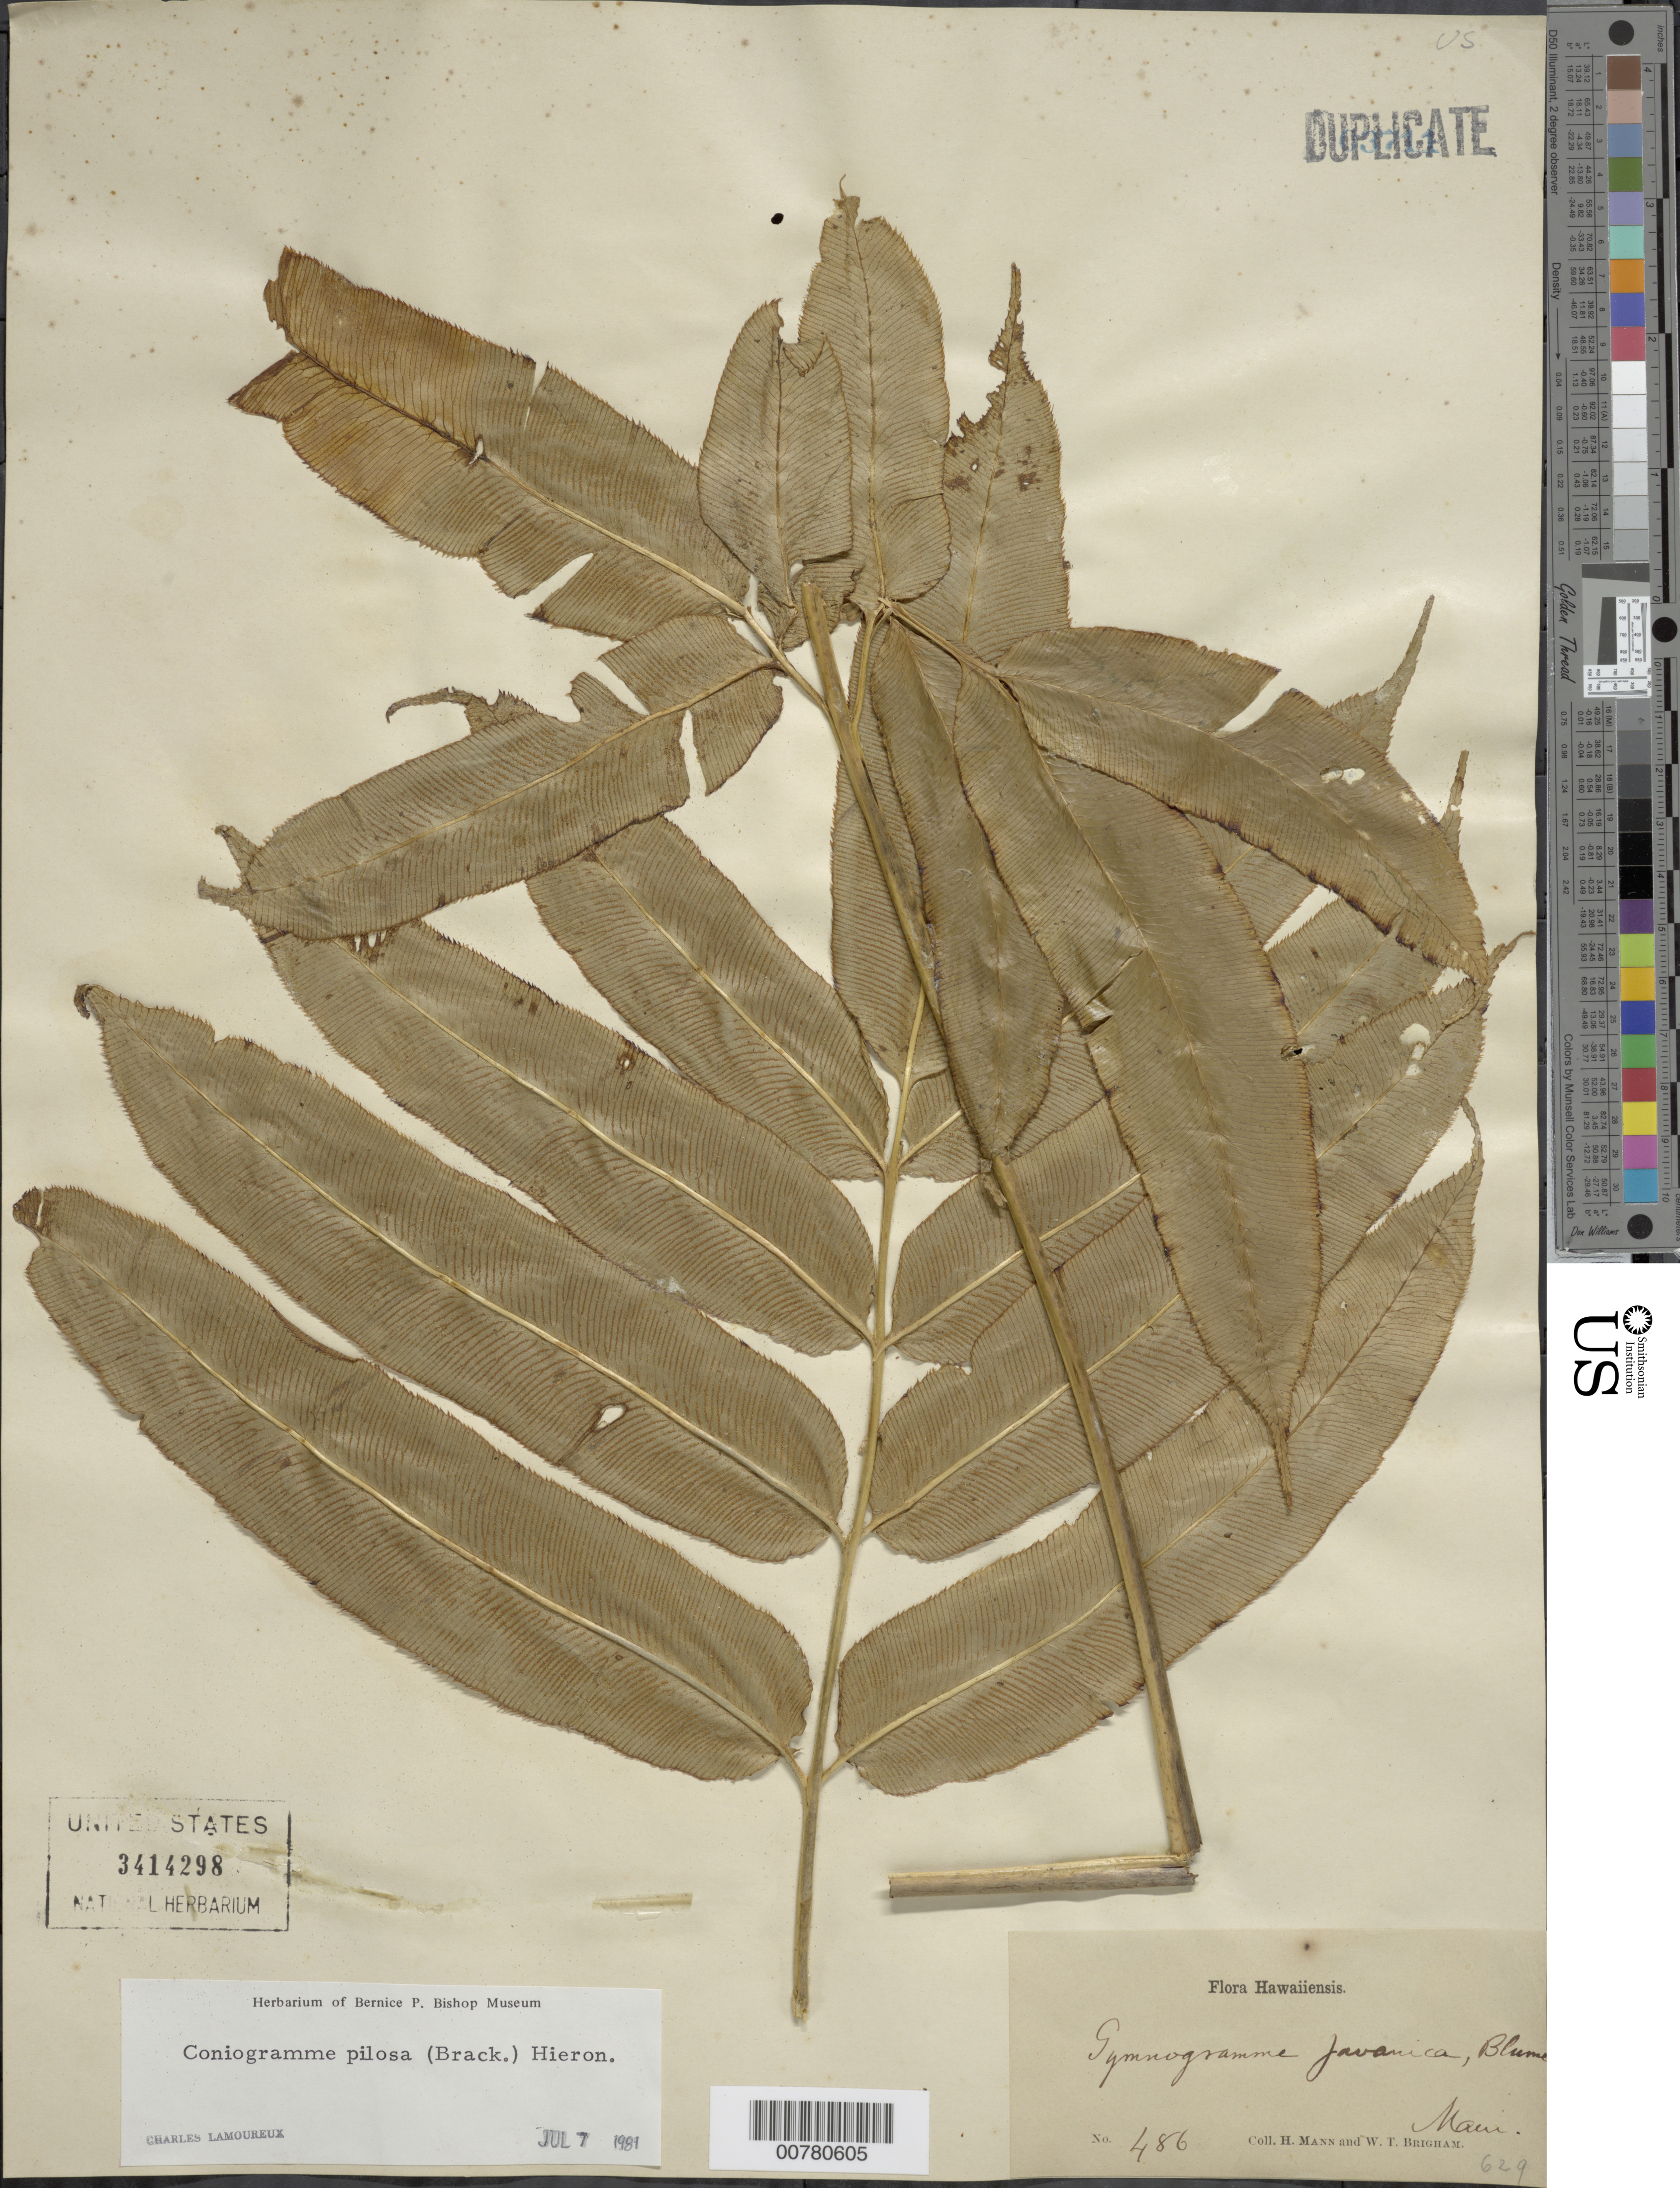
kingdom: Plantae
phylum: Tracheophyta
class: Polypodiopsida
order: Polypodiales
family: Pteridaceae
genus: Coniogramme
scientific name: Coniogramme pilosa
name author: (Brack.) Hieron.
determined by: Lamoureux, C. H.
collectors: H. Mann & W. T. Brigham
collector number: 486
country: United States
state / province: Hawaii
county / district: Maui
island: Maui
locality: East or West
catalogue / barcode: US 3414298